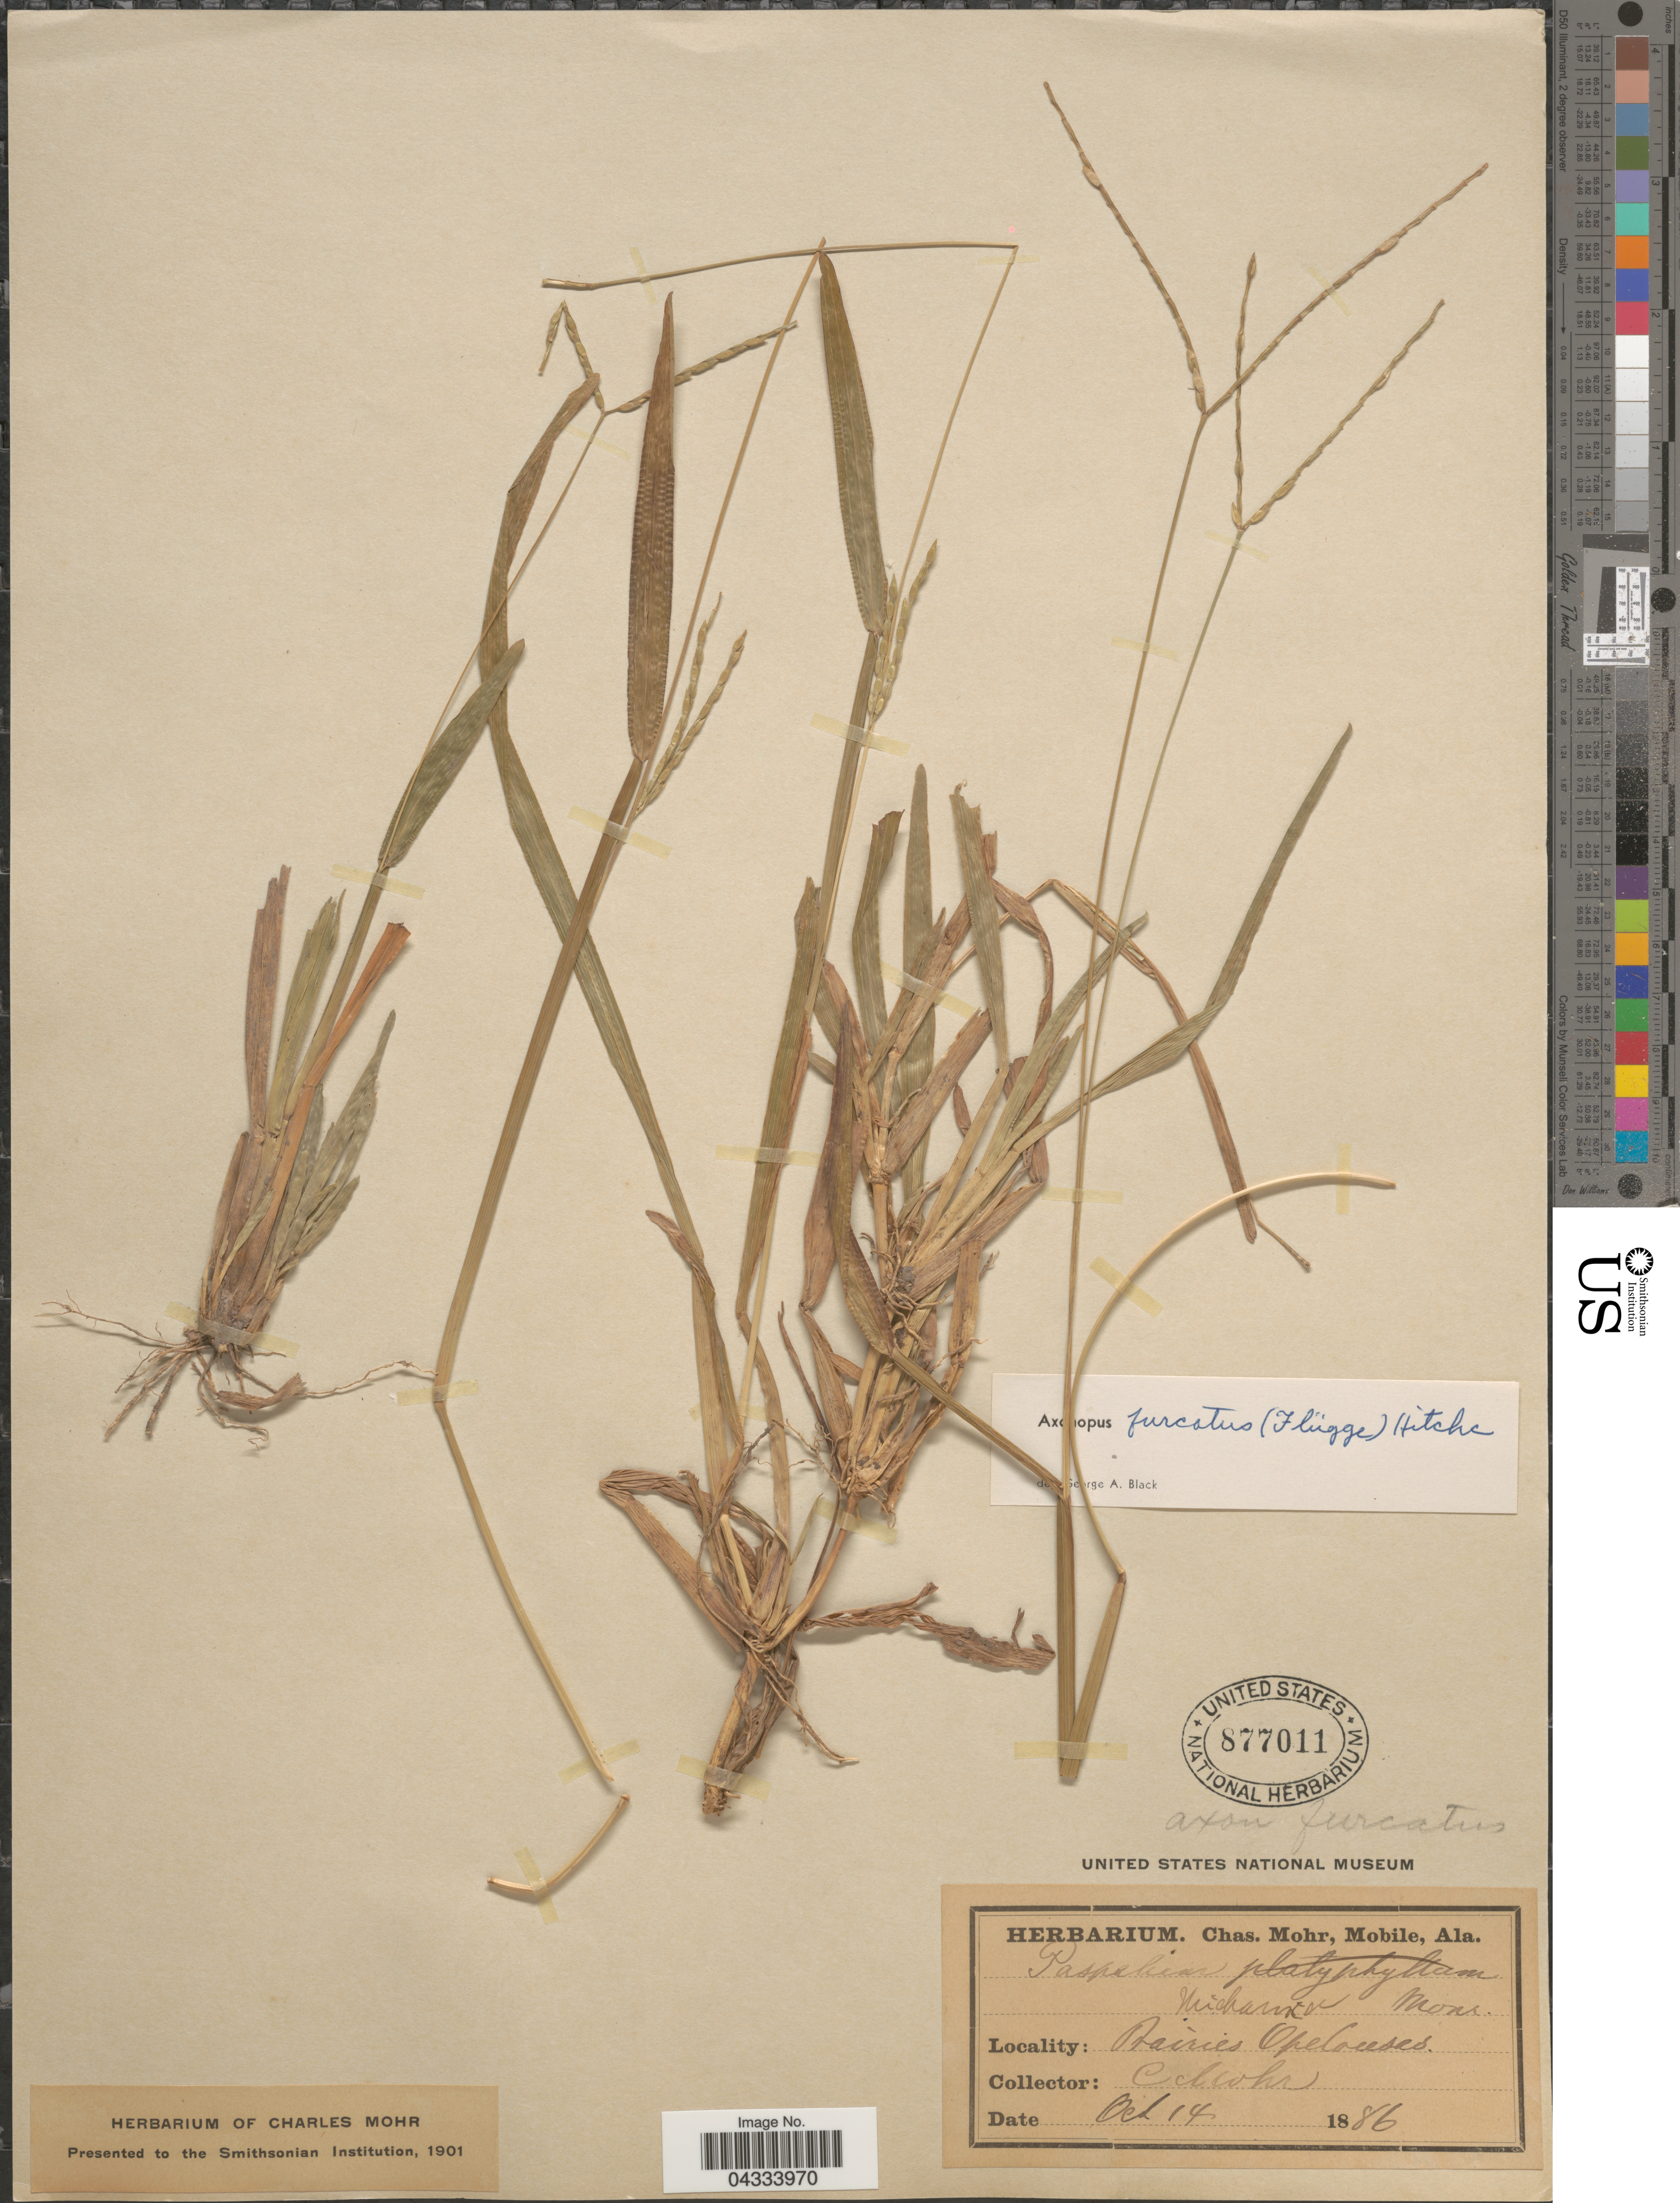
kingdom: Plantae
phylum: Tracheophyta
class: Liliopsida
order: Poales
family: Poaceae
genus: Axonopus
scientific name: Axonopus furcatus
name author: (Flüggé) Hitchc.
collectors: Mohr, C. T. (herbarium)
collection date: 1886-10-14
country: United States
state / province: Alabama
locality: Prairies Opelousas.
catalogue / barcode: US 877011